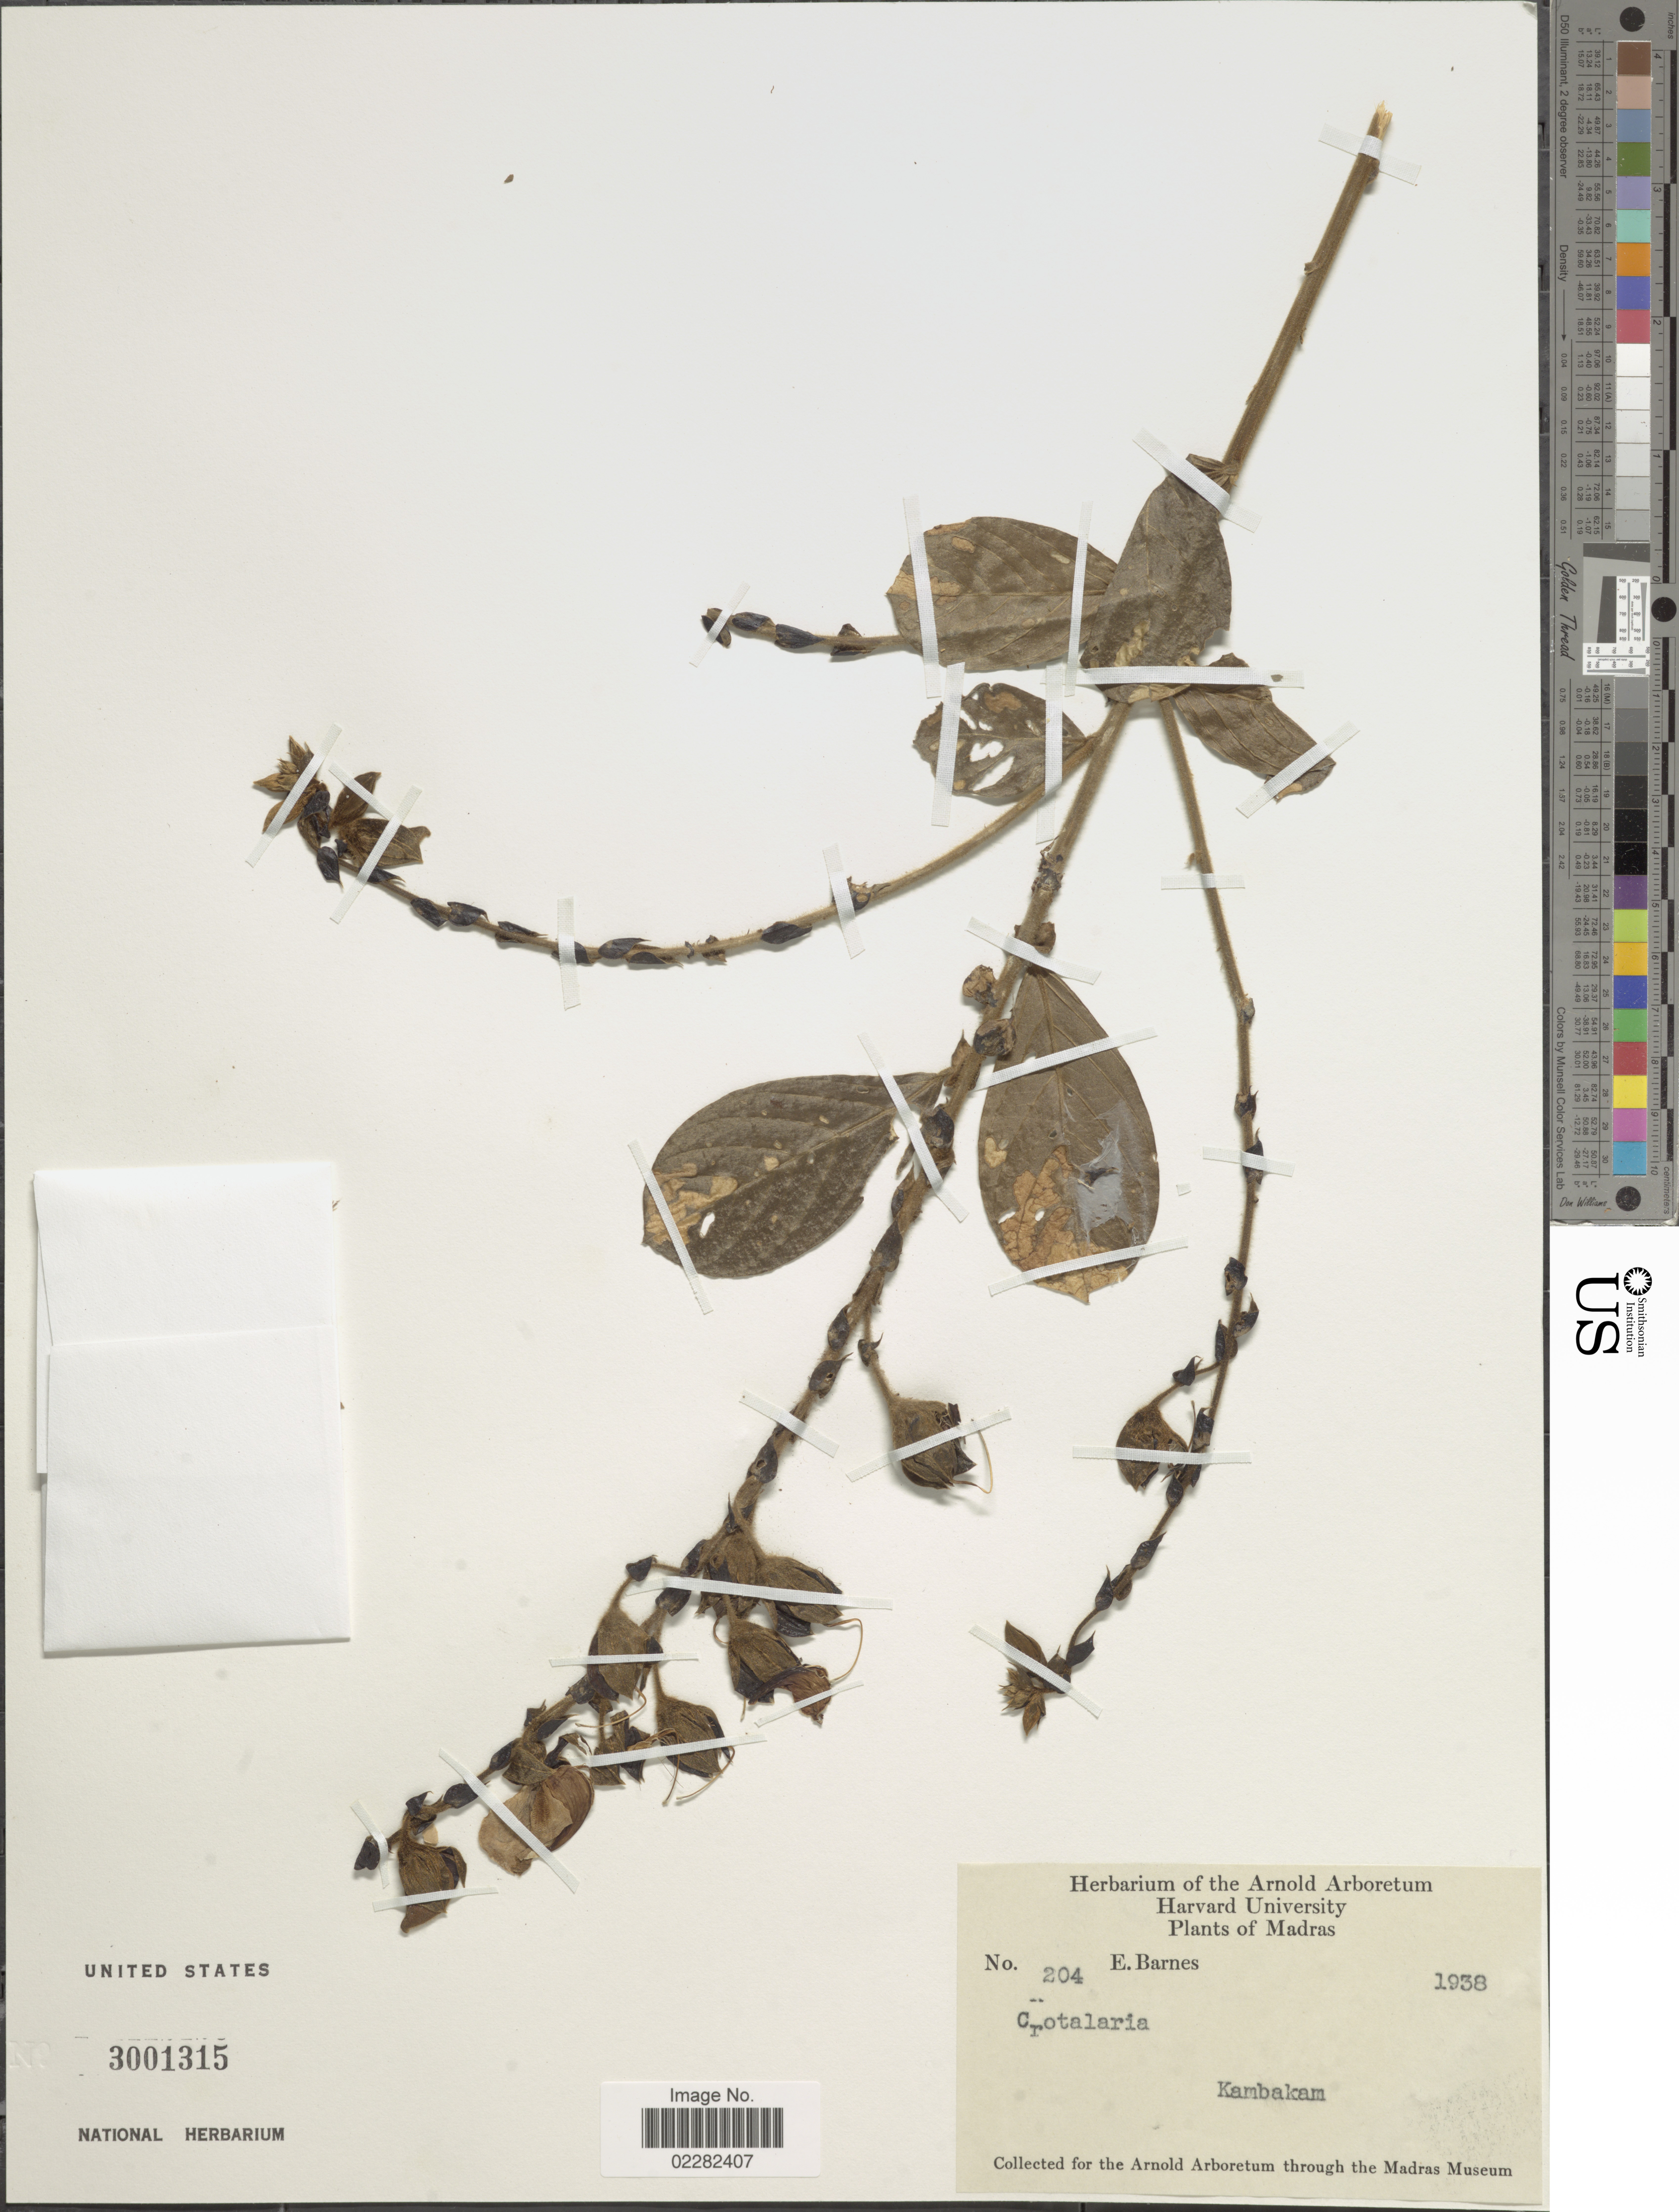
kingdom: Plantae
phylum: Tracheophyta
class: Magnoliopsida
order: Fabales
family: Fabaceae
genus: Crotalaria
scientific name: Crotalaria sp.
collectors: E. Barnes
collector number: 204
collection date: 1938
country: India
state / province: Andhra Pradesh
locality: Madras, Kambakam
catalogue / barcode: US 3001315